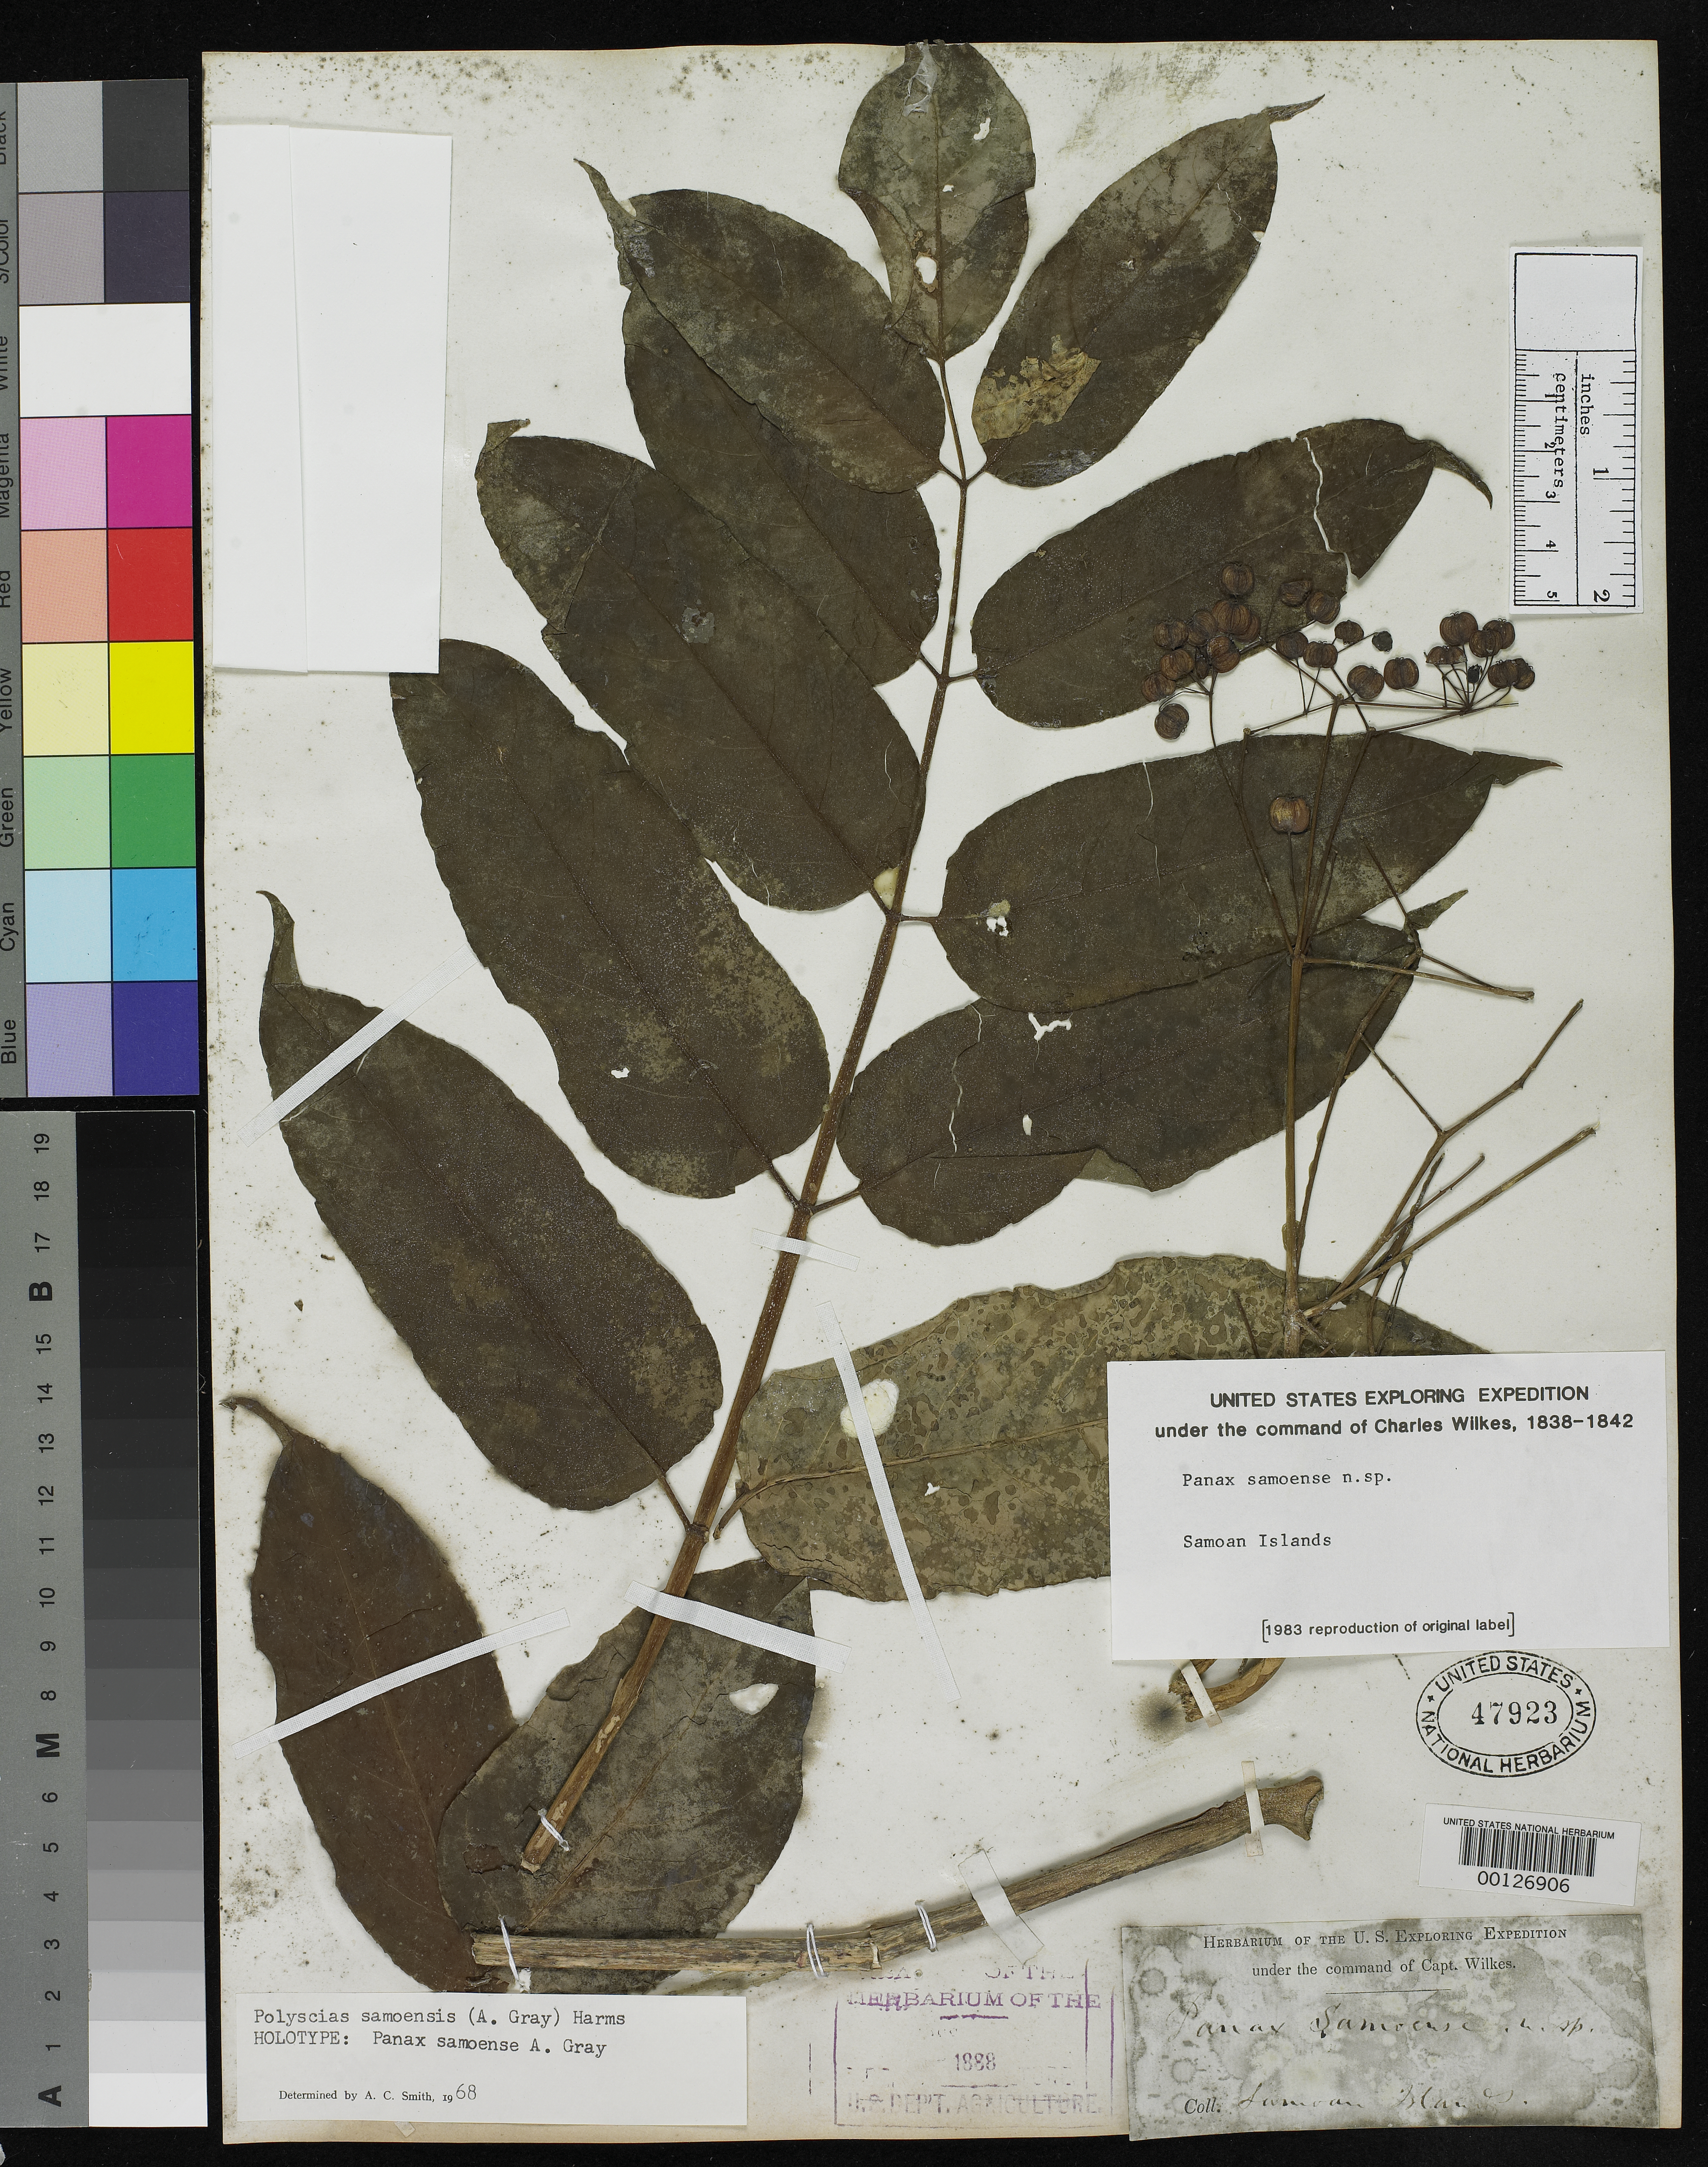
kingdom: Plantae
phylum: Tracheophyta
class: Magnoliopsida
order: Apiales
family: Araliaceae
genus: Panax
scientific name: Panax samoense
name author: A. Gray in Wilkes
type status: Holotype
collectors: Wilkes Explor. Exped.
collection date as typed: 1838 to -- --- 1842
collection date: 1838/1842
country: American Samoa / Samoa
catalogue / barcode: US 47923